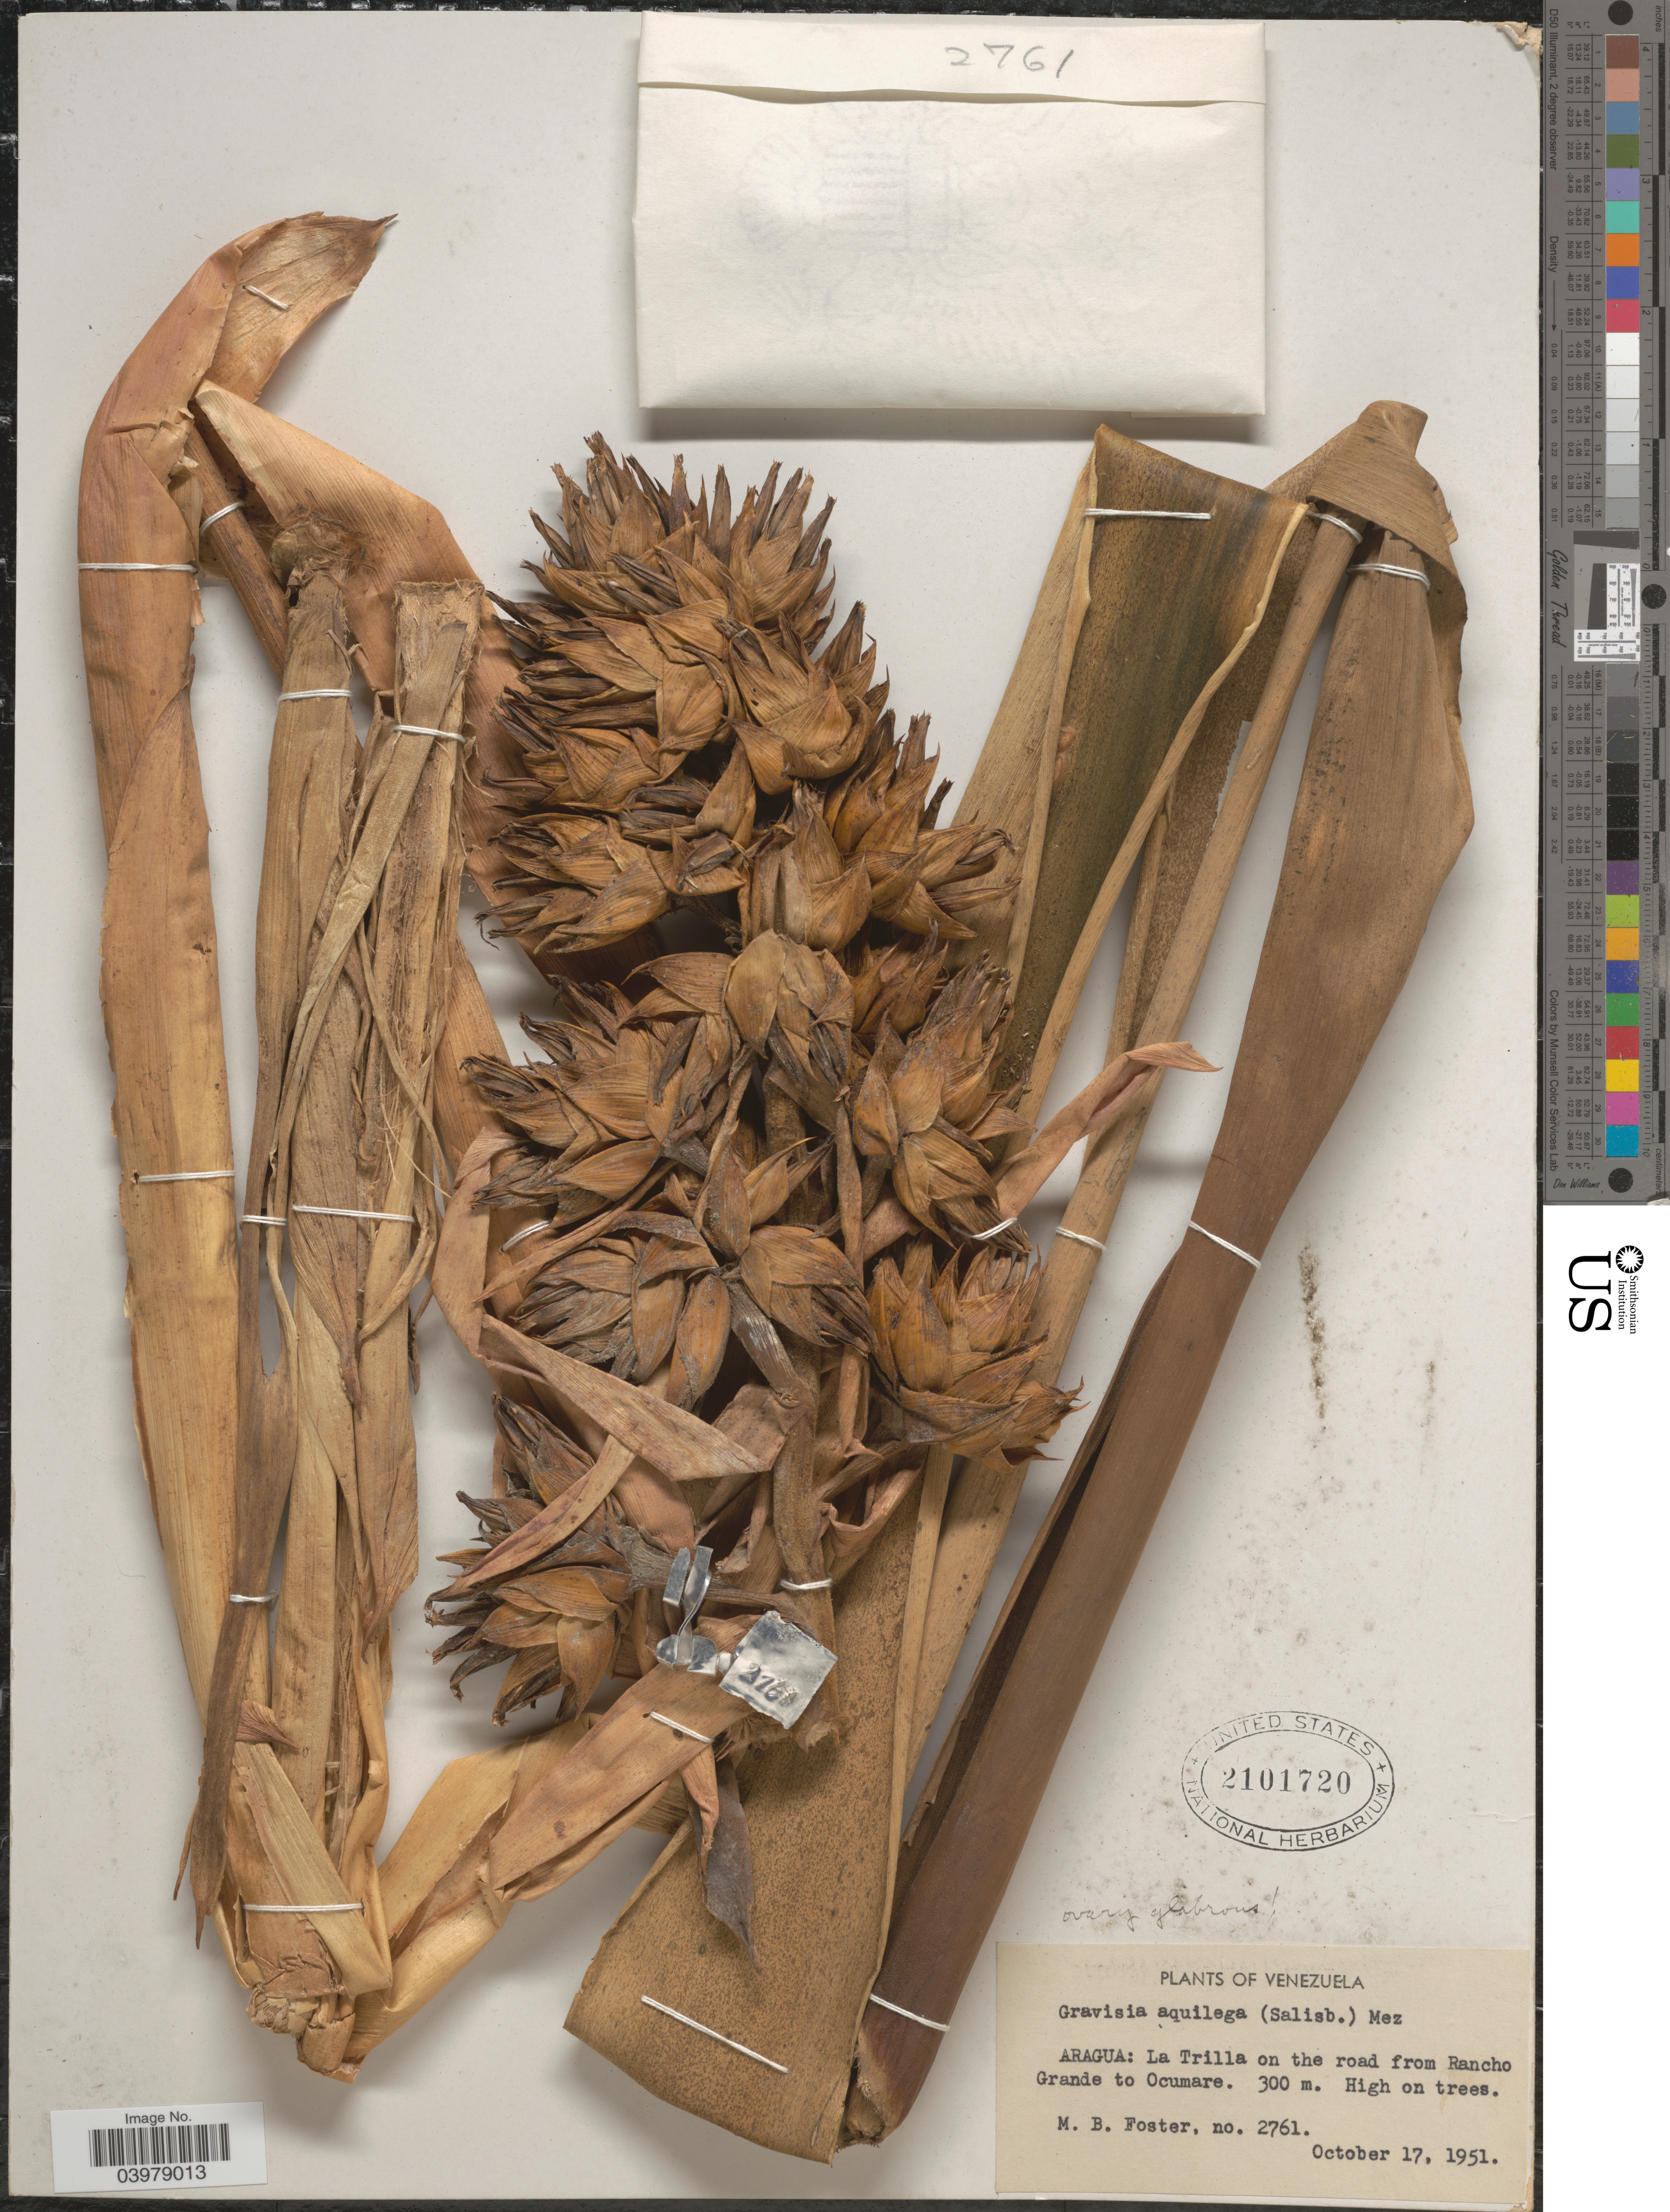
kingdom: Plantae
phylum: Tracheophyta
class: Liliopsida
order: Poales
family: Bromeliaceae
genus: Aechmea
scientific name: Aechmea aquilega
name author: (Salisb.) Griseb.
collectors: M. B. Foster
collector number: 2761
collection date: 1951-10-17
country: Venezuela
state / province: Aragua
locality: La Trilla on the road from Rancho Grande to Ocumare.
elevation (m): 300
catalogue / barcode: US 2101720